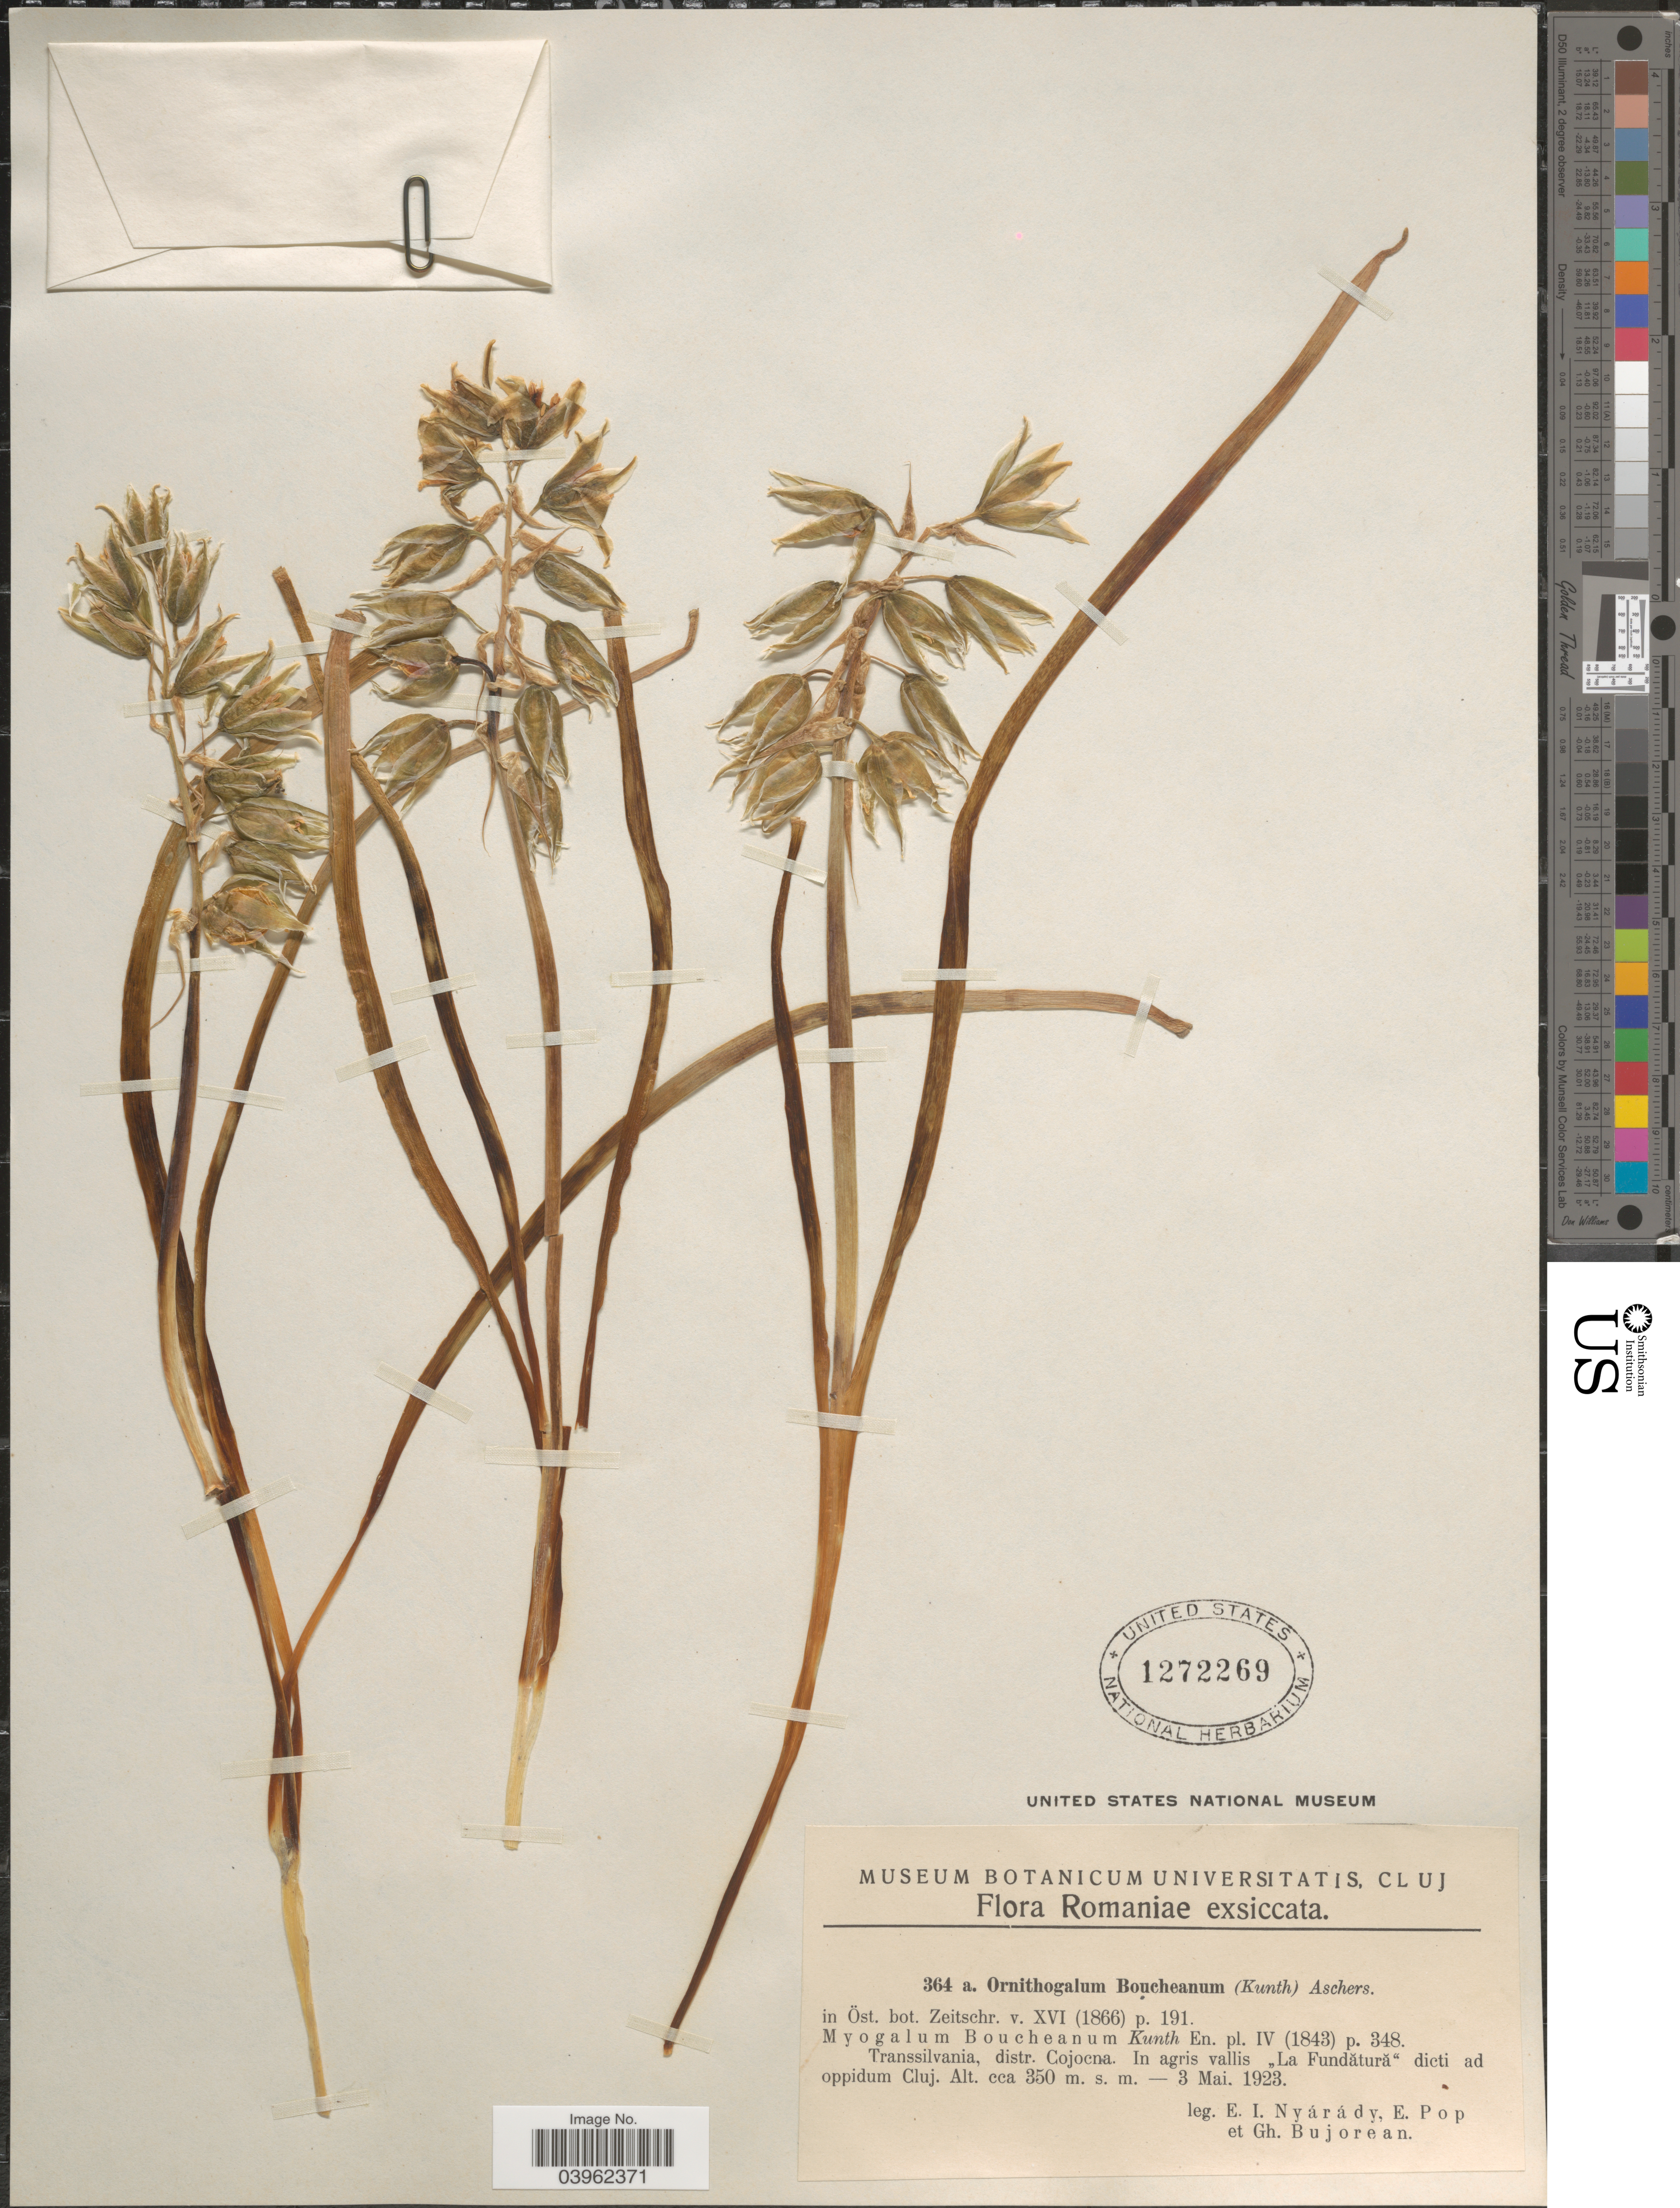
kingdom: Plantae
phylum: Tracheophyta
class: Liliopsida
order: Asparagales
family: Asparagaceae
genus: Ornithogalum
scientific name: Ornithogalum boucheanum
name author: (Kunth) Asch.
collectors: E. Nyarady, E. Pop & G. Bujorean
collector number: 364a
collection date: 1923-05-03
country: Romania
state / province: Cluj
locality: Romaniae. Transsilvania, distr. Cojocna. In agris vallis "La Fundătură" dicti ad oppidum Cluj.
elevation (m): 350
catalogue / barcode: US 1272269